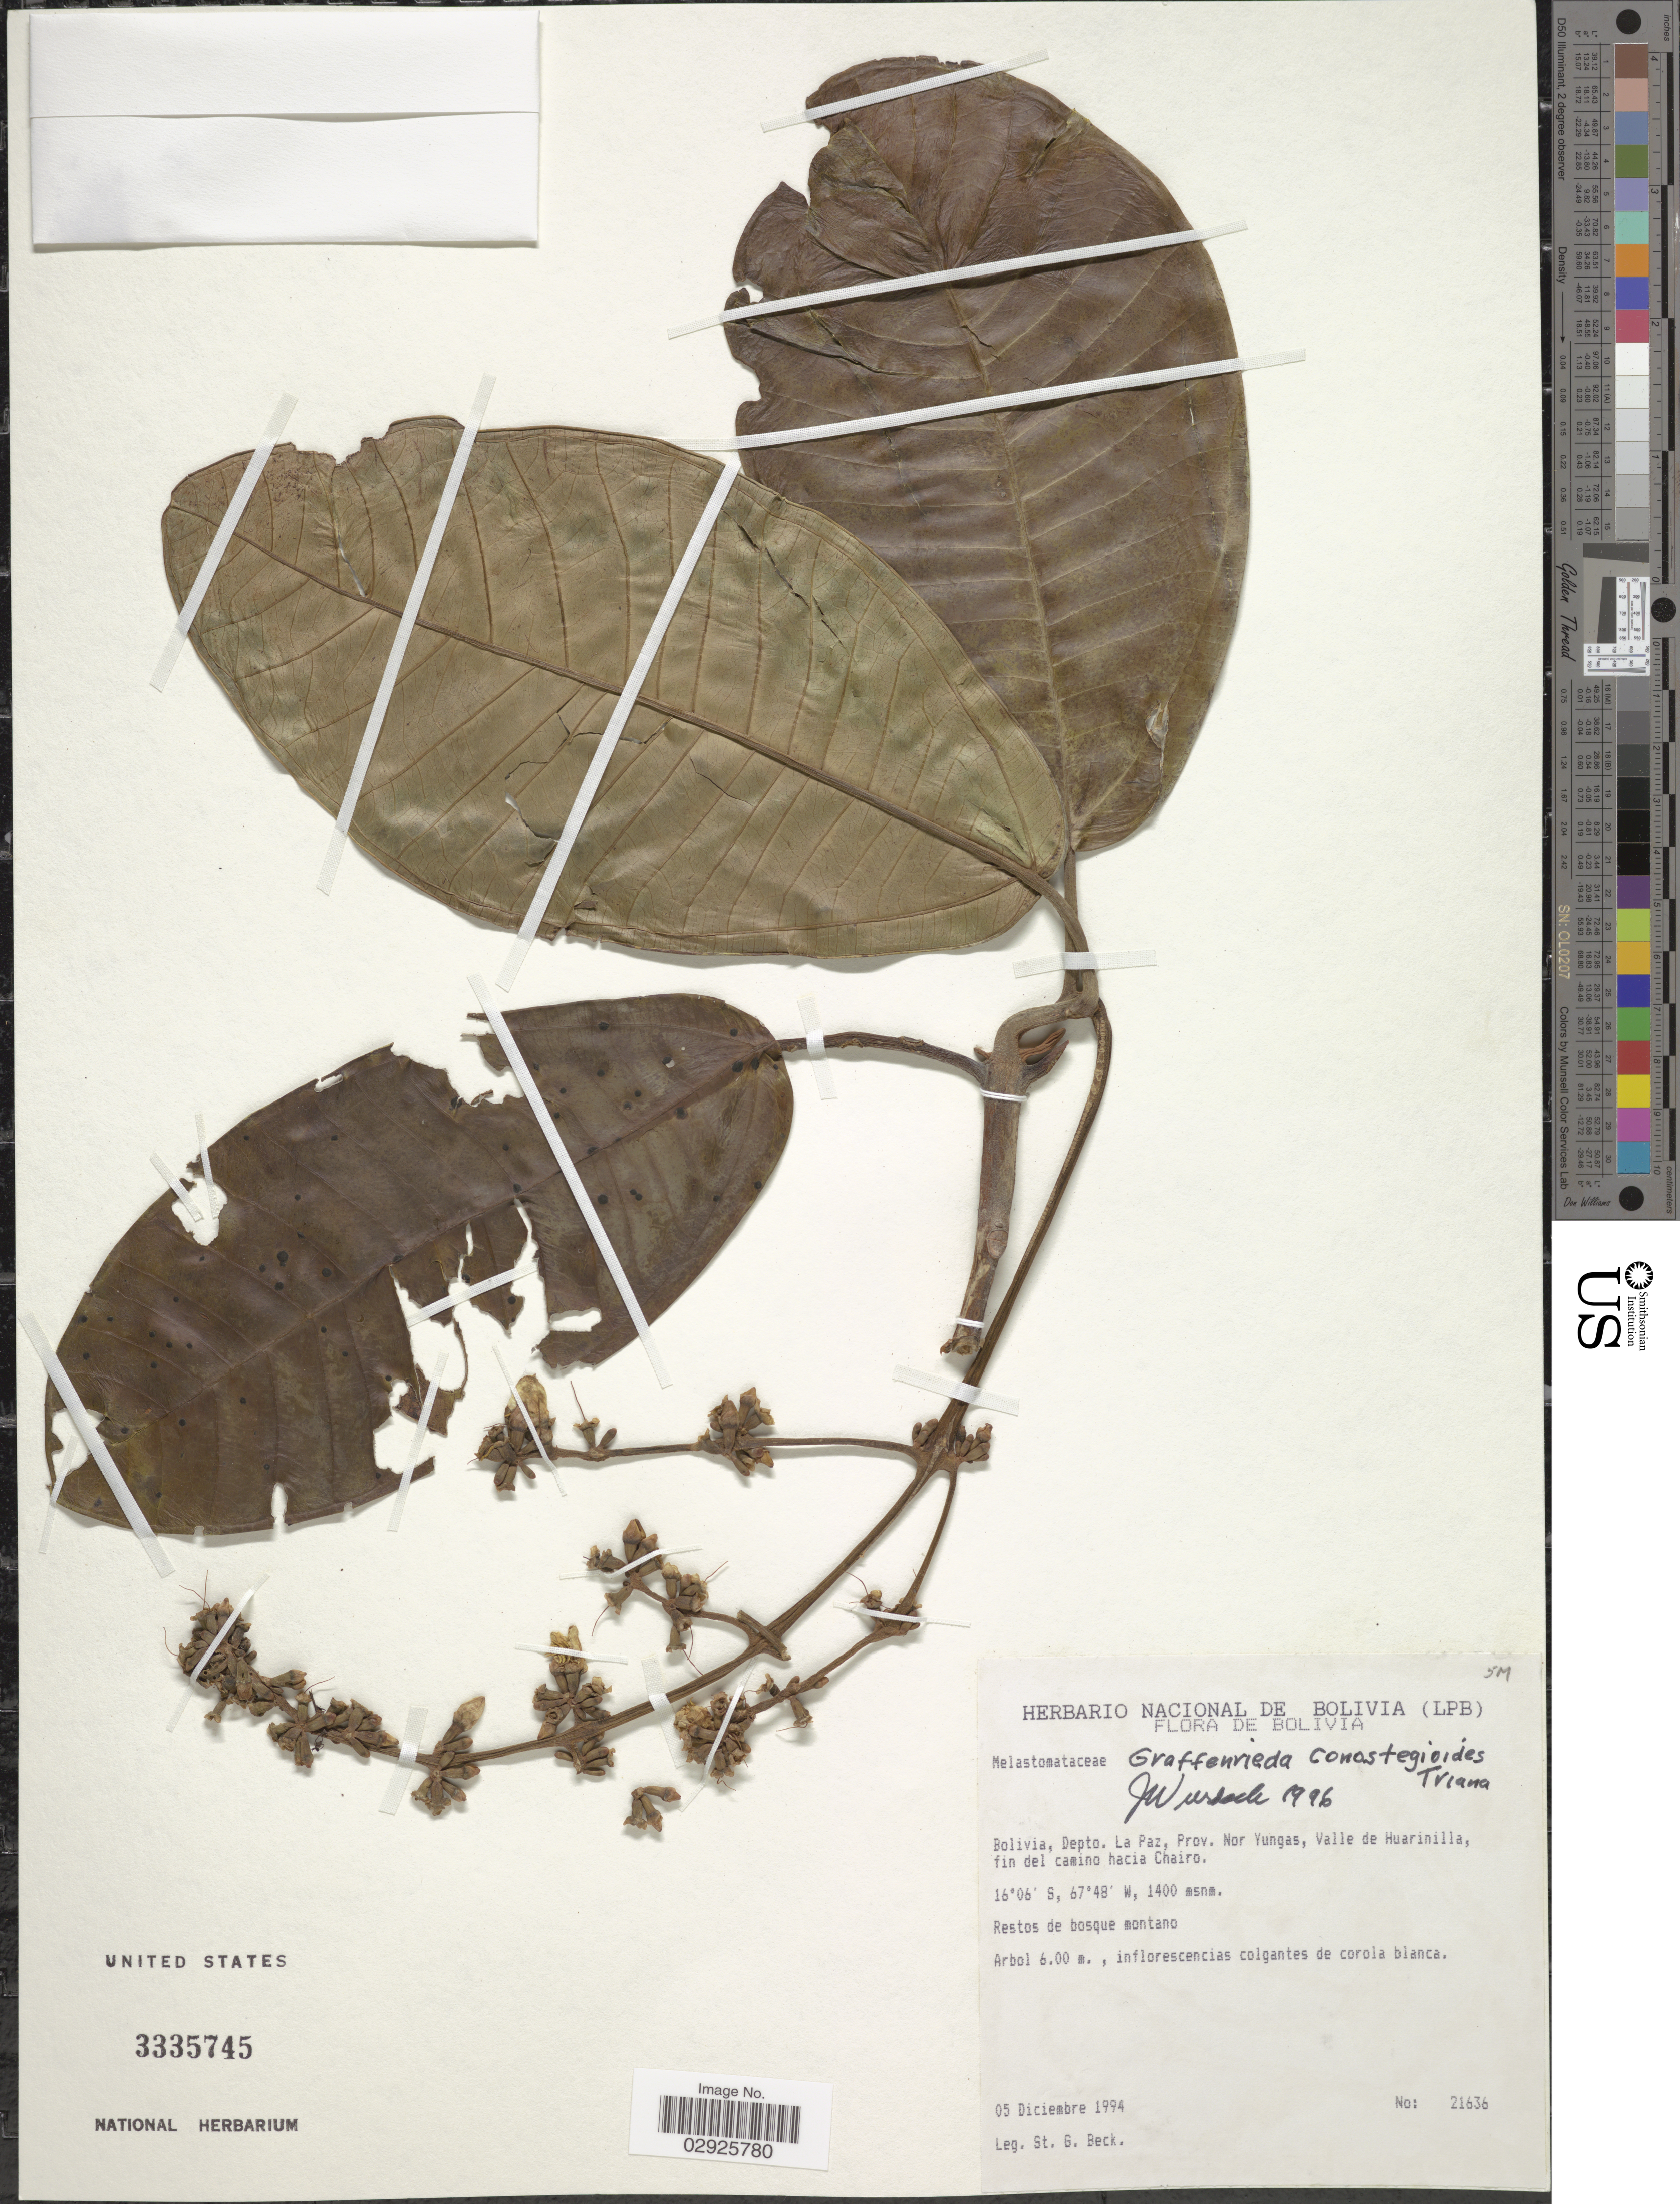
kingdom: Plantae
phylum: Tracheophyta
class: Magnoliopsida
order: Myrtales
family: Melastomataceae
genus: Graffenrieda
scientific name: Graffenrieda conostegioides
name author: Triana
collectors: S. G. Beck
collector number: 21636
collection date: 1994-12-05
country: Bolivia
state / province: La Paz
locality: Depto. La Paz, Prov. Nor Yungas, Valle de Huarinilla, fin del camino hacia Chairo.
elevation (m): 1400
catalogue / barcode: US 3335745